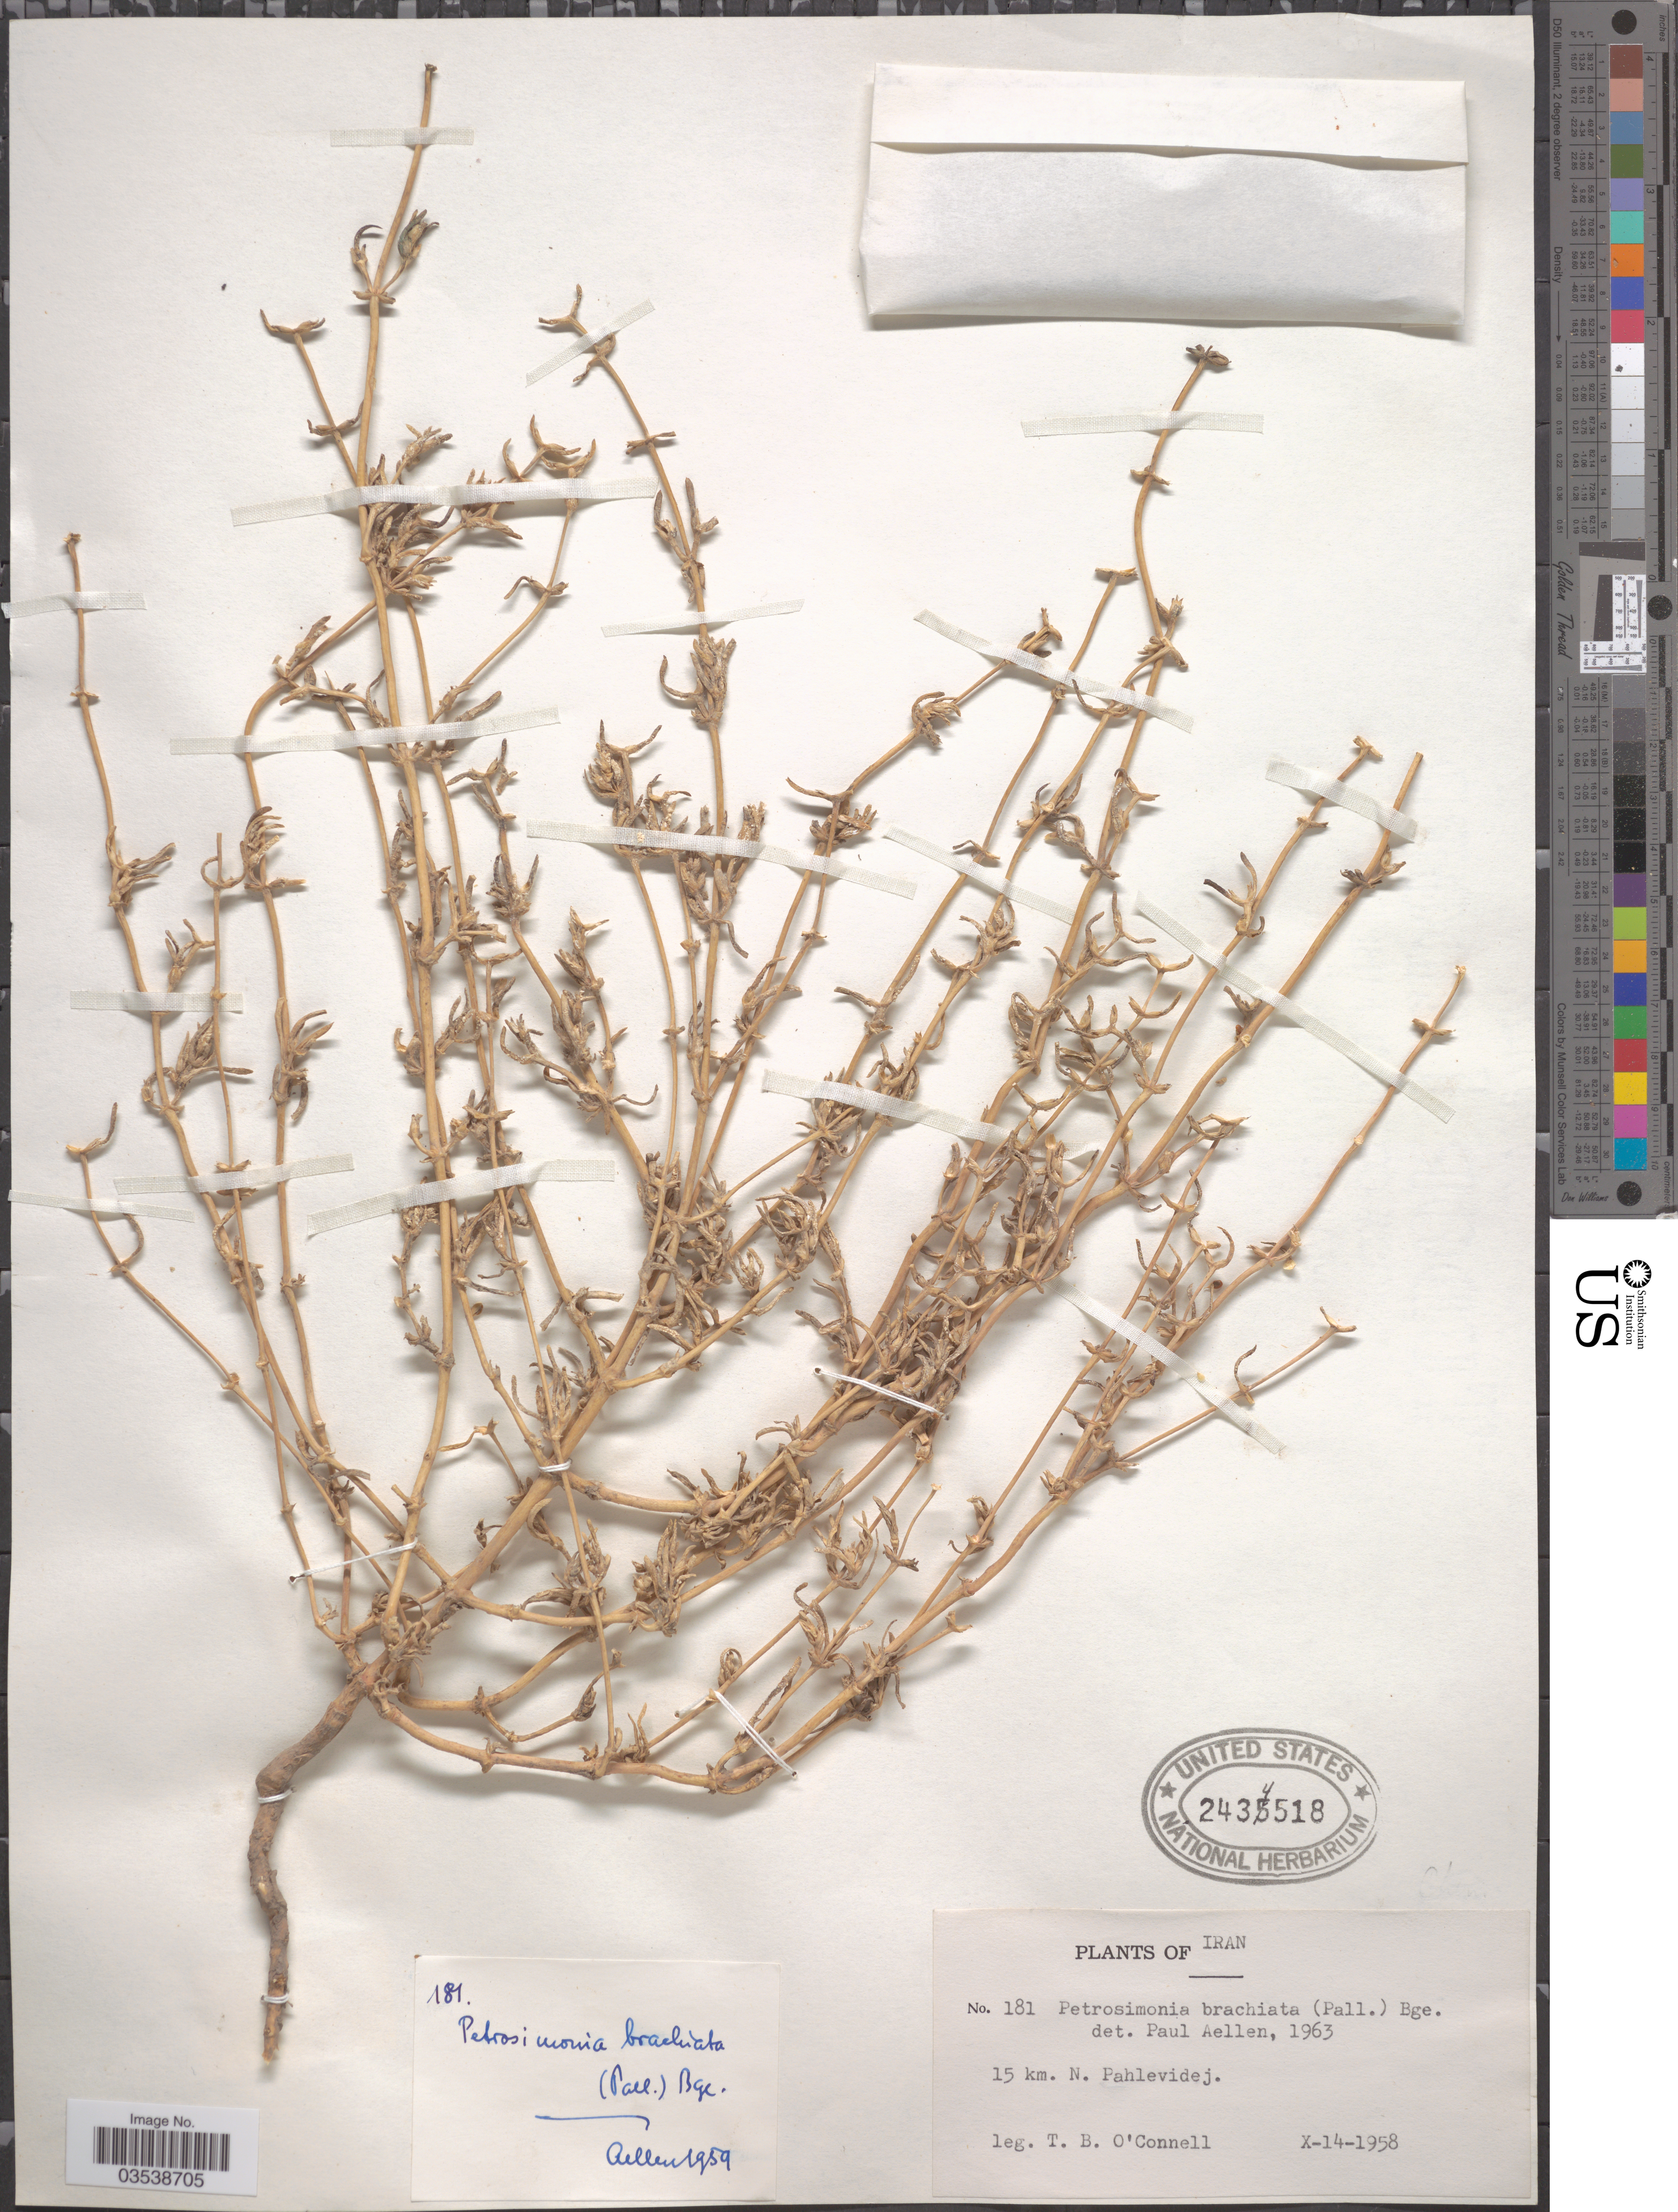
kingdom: Plantae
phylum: Tracheophyta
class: Magnoliopsida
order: Caryophyllales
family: Amaranthaceae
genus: Petrosimonia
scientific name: Petrosimonia brachiata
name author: Bunge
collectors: T. O'connell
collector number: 181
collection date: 1958-10-14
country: Iran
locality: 15 km. N. Pahlevidej.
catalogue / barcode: US 2434518